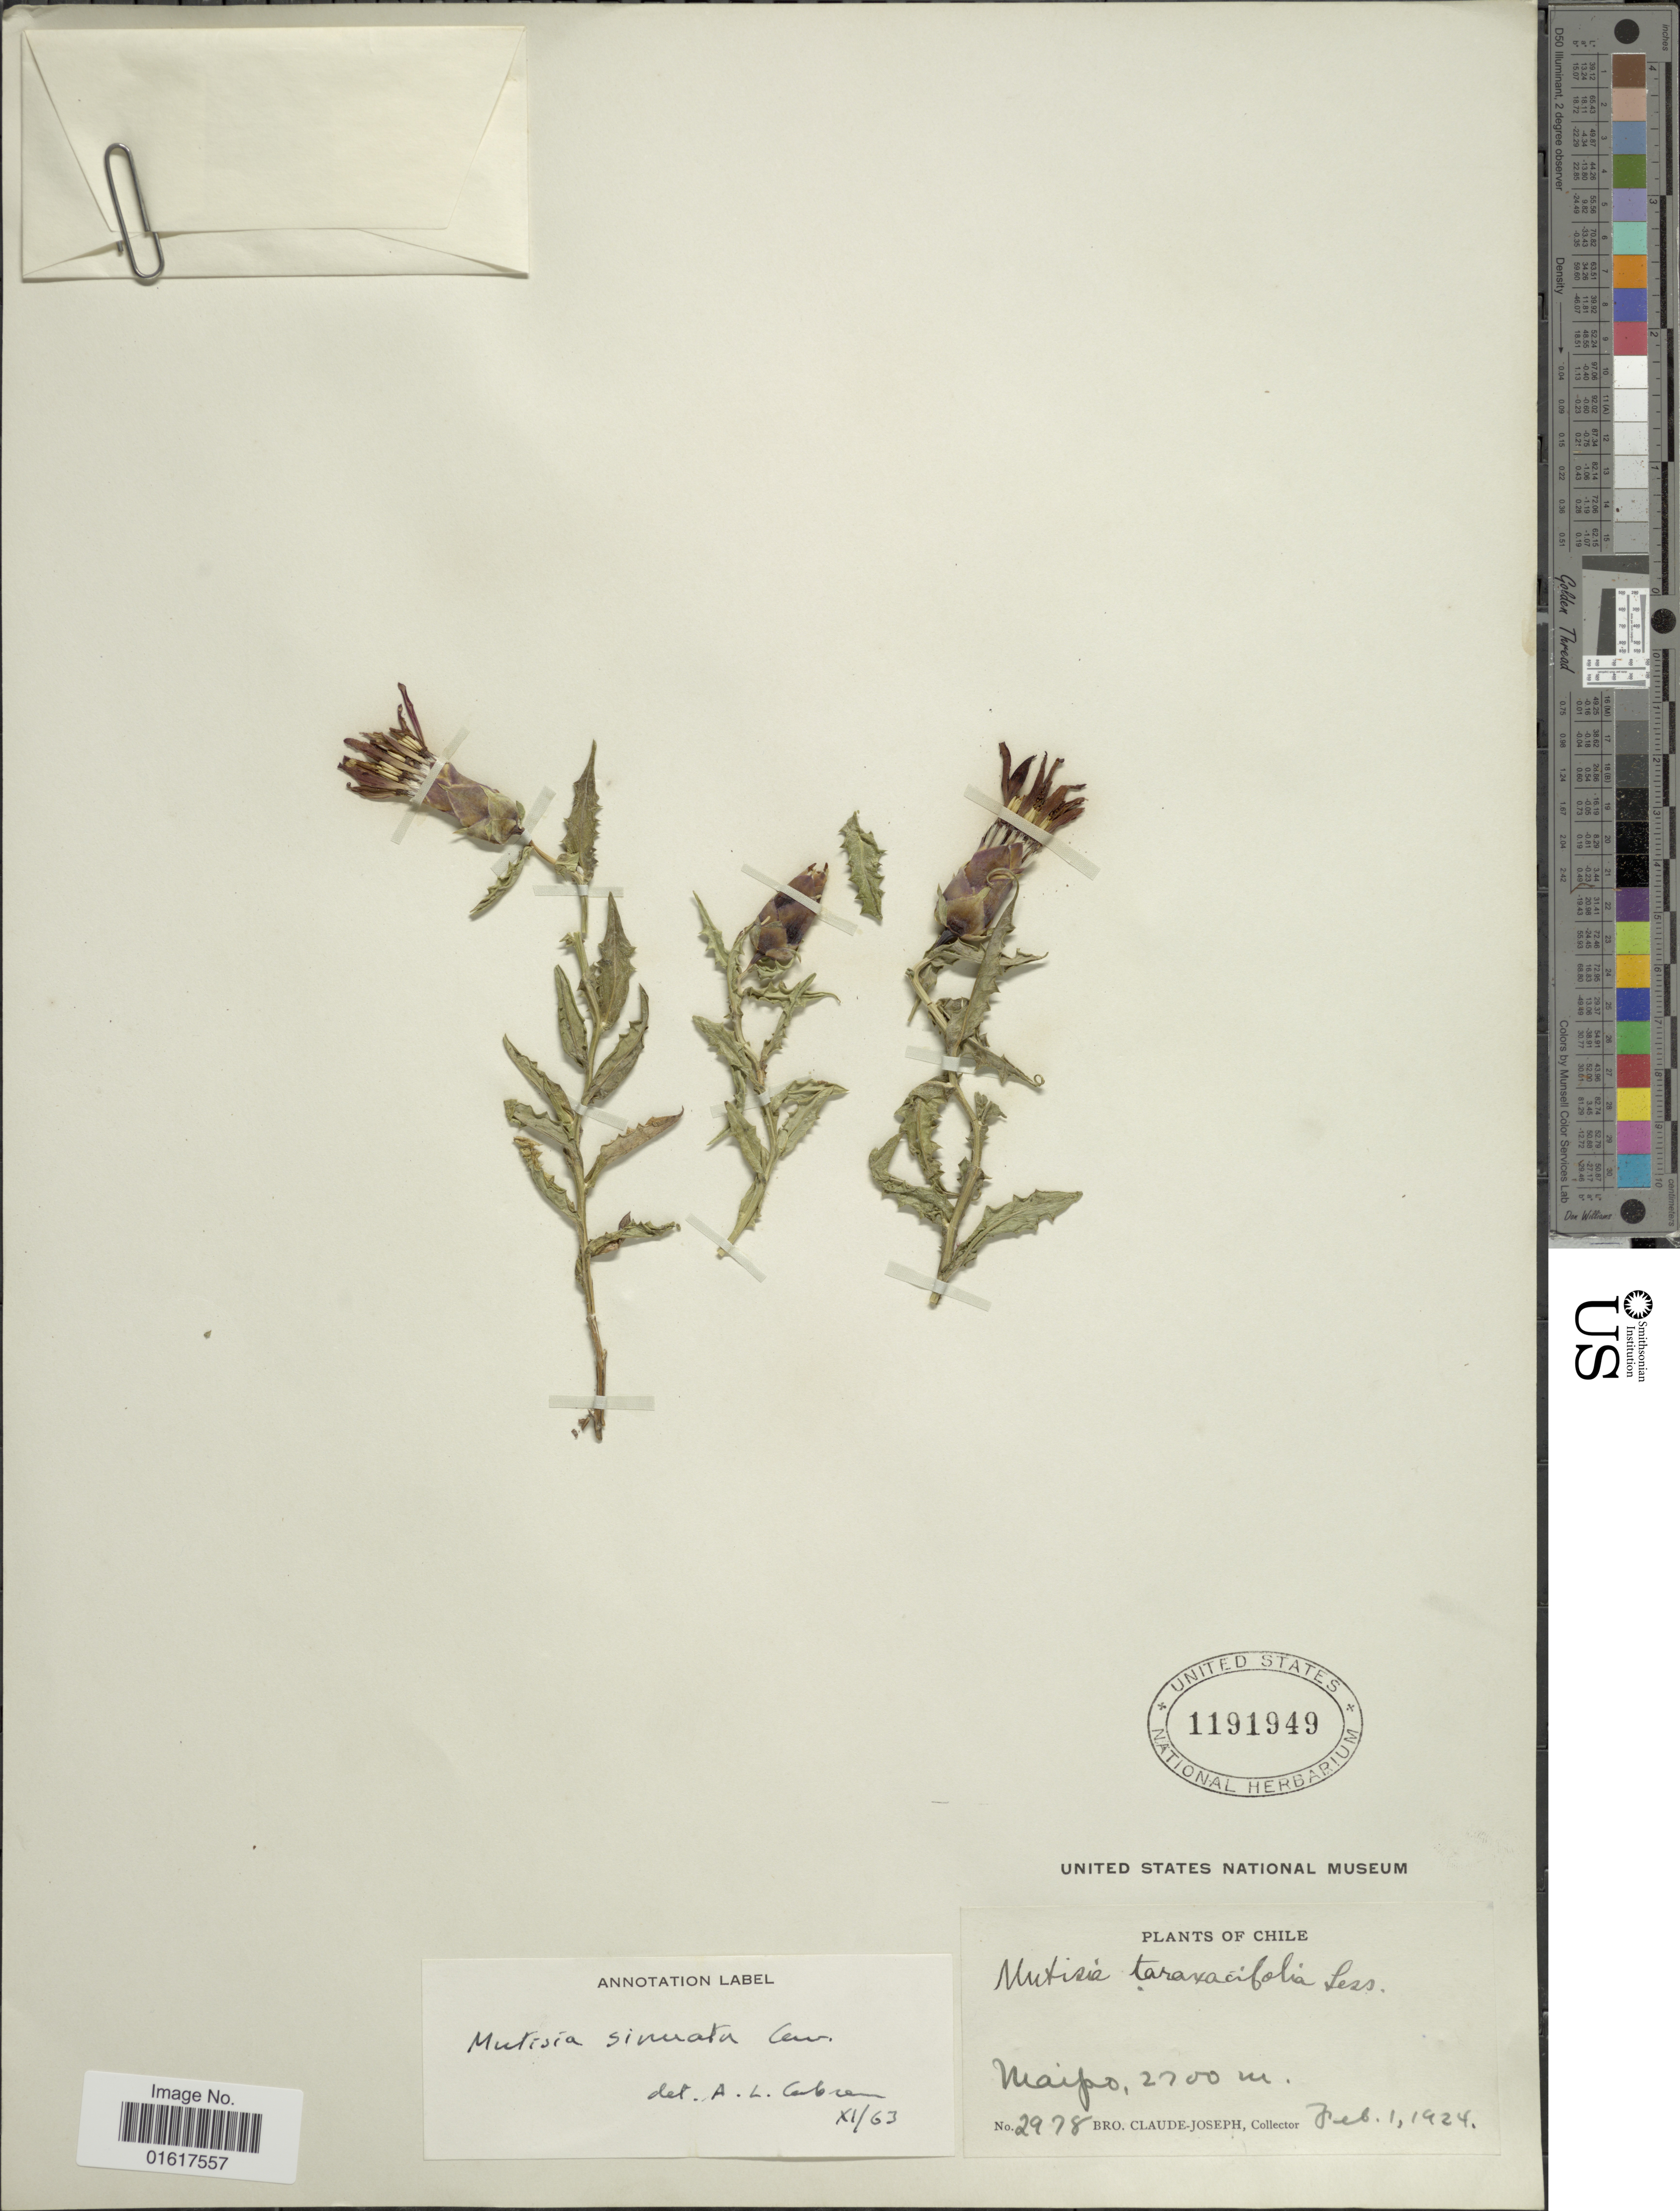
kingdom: Plantae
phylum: Tracheophyta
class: Magnoliopsida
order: Asterales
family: Asteraceae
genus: Mutisia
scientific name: Mutisia sinuata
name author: Cav.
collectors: Bro. Claude-Joseph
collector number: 2978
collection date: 1924-02-01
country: Chile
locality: Maipo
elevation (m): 2700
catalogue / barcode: US 1191949